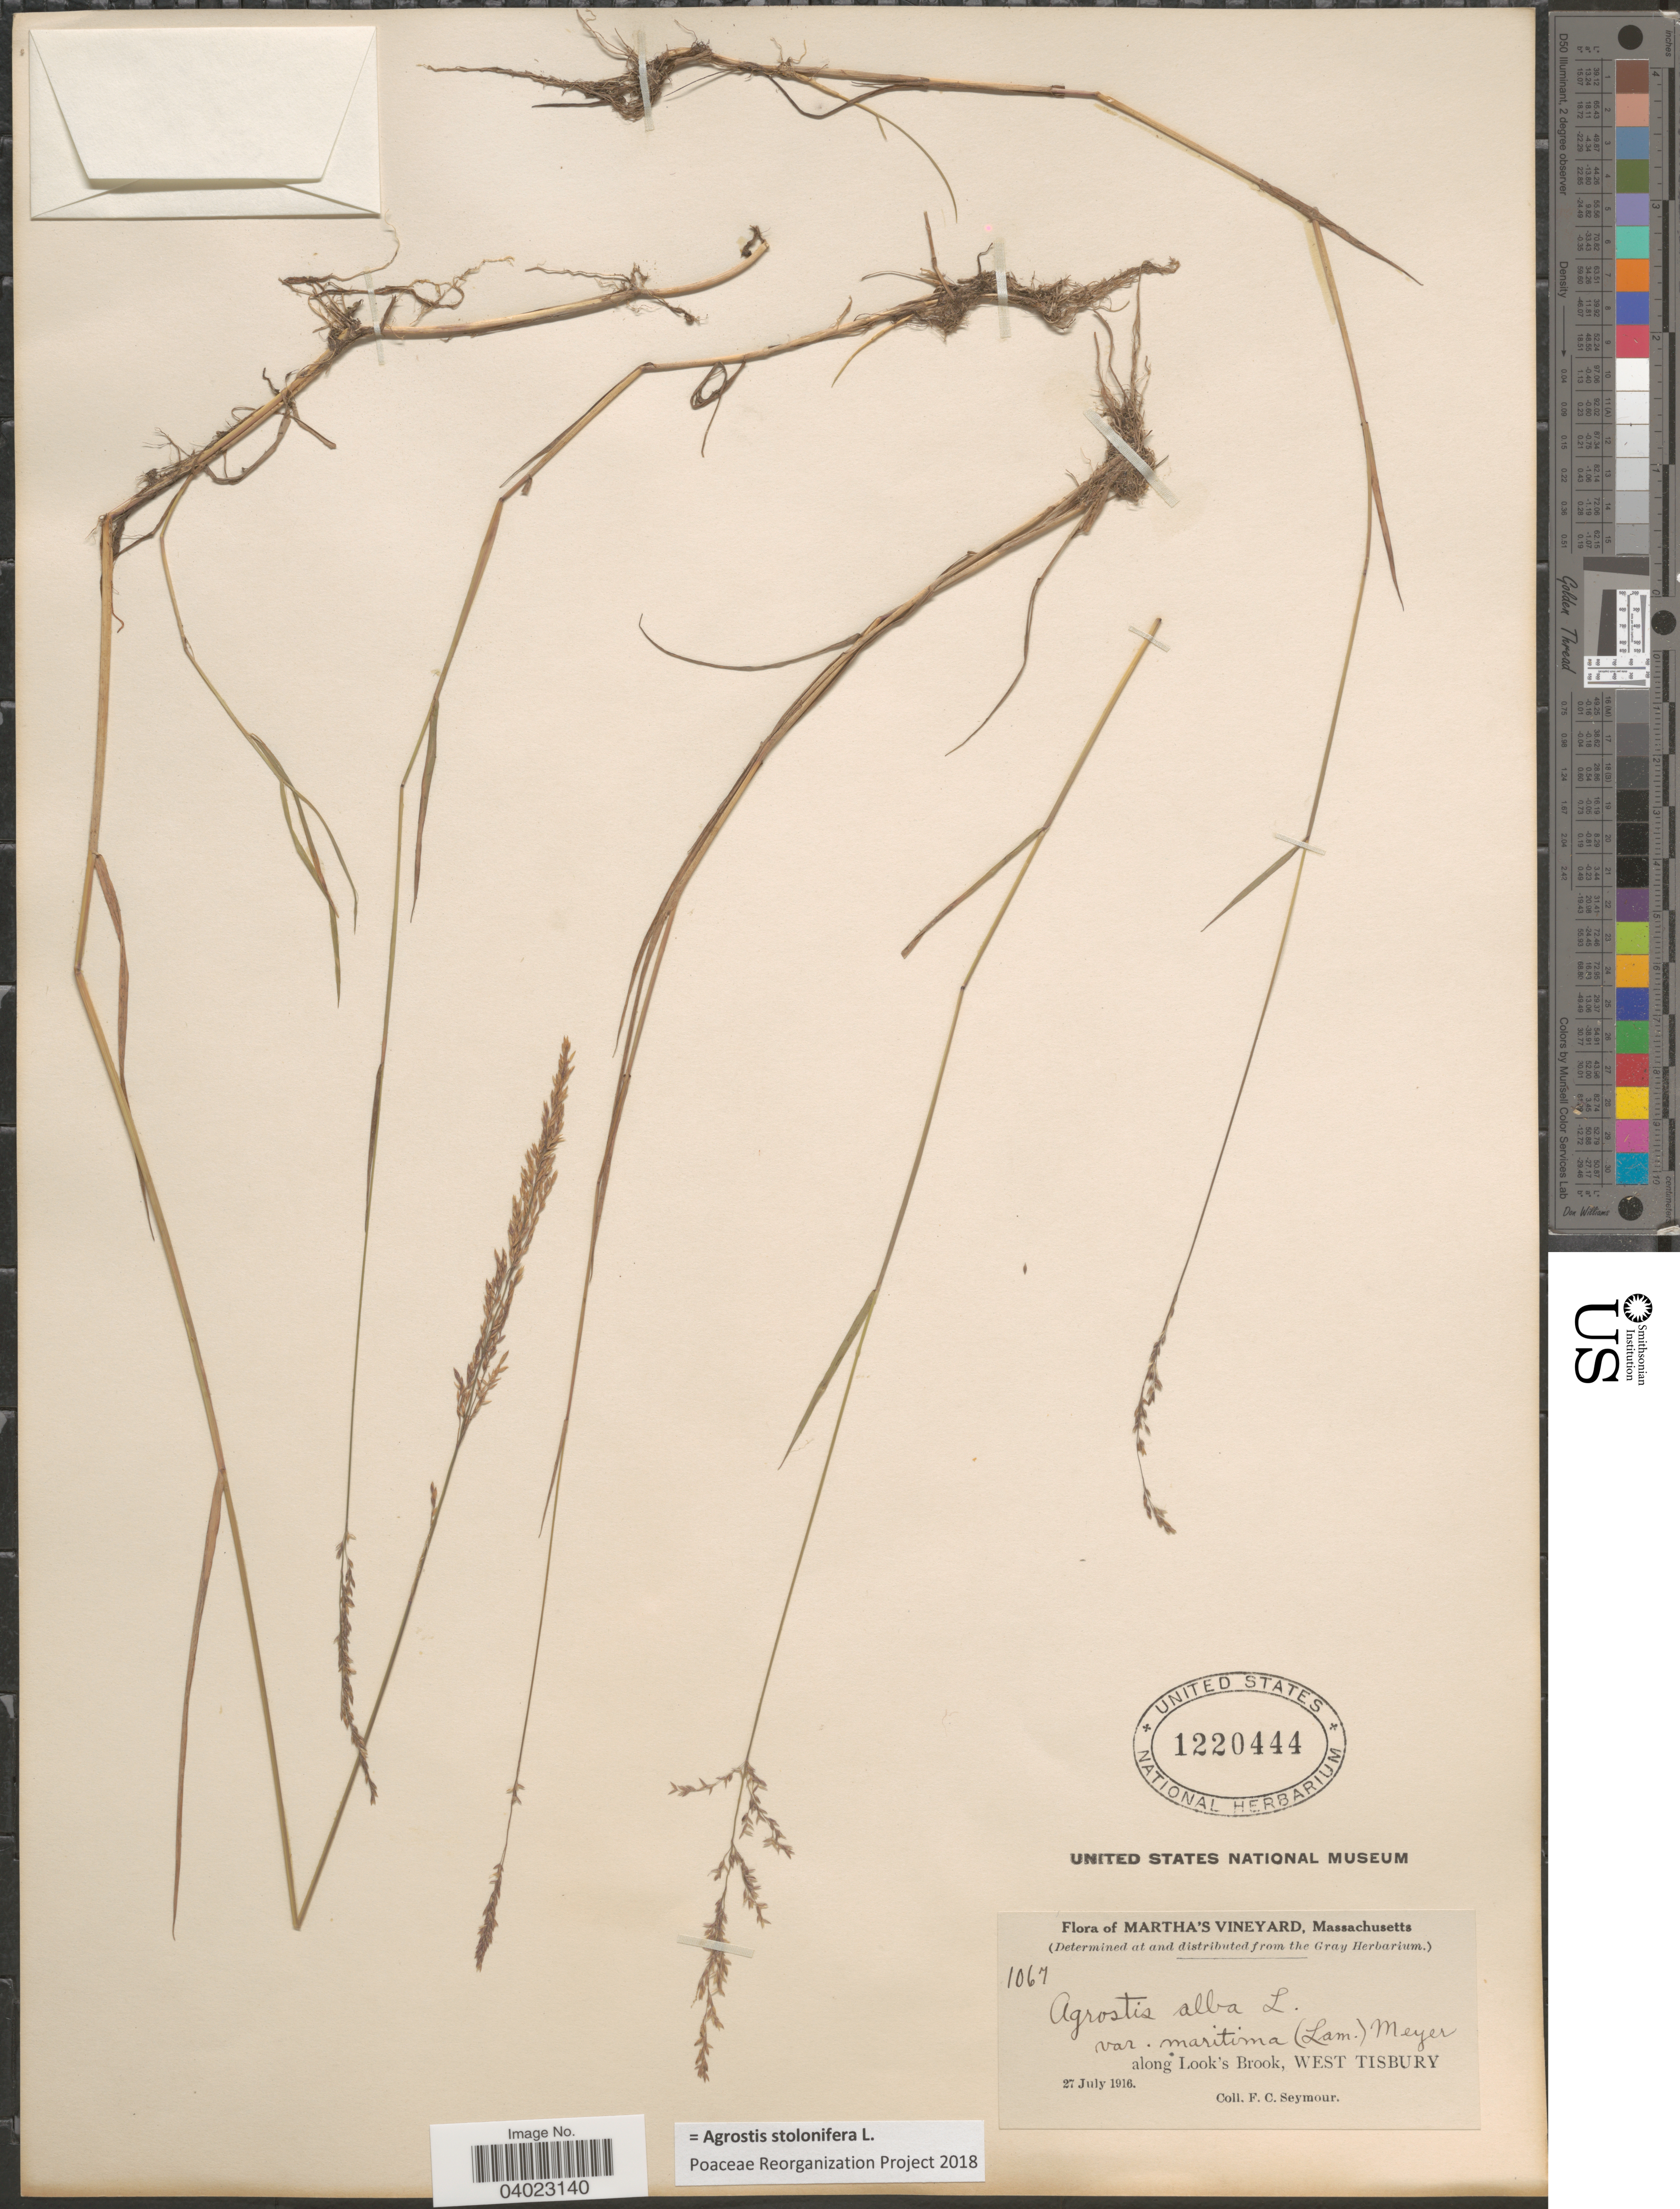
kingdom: Plantae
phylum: Tracheophyta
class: Liliopsida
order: Poales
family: Poaceae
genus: Agrostis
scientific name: Agrostis stolonifera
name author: L.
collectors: F. C. Seymour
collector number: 1067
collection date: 1916-07-27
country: United States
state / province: Massachusetts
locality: Martha's Vineyard. Along Look's Brook, West Tisbury.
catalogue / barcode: US 1220444